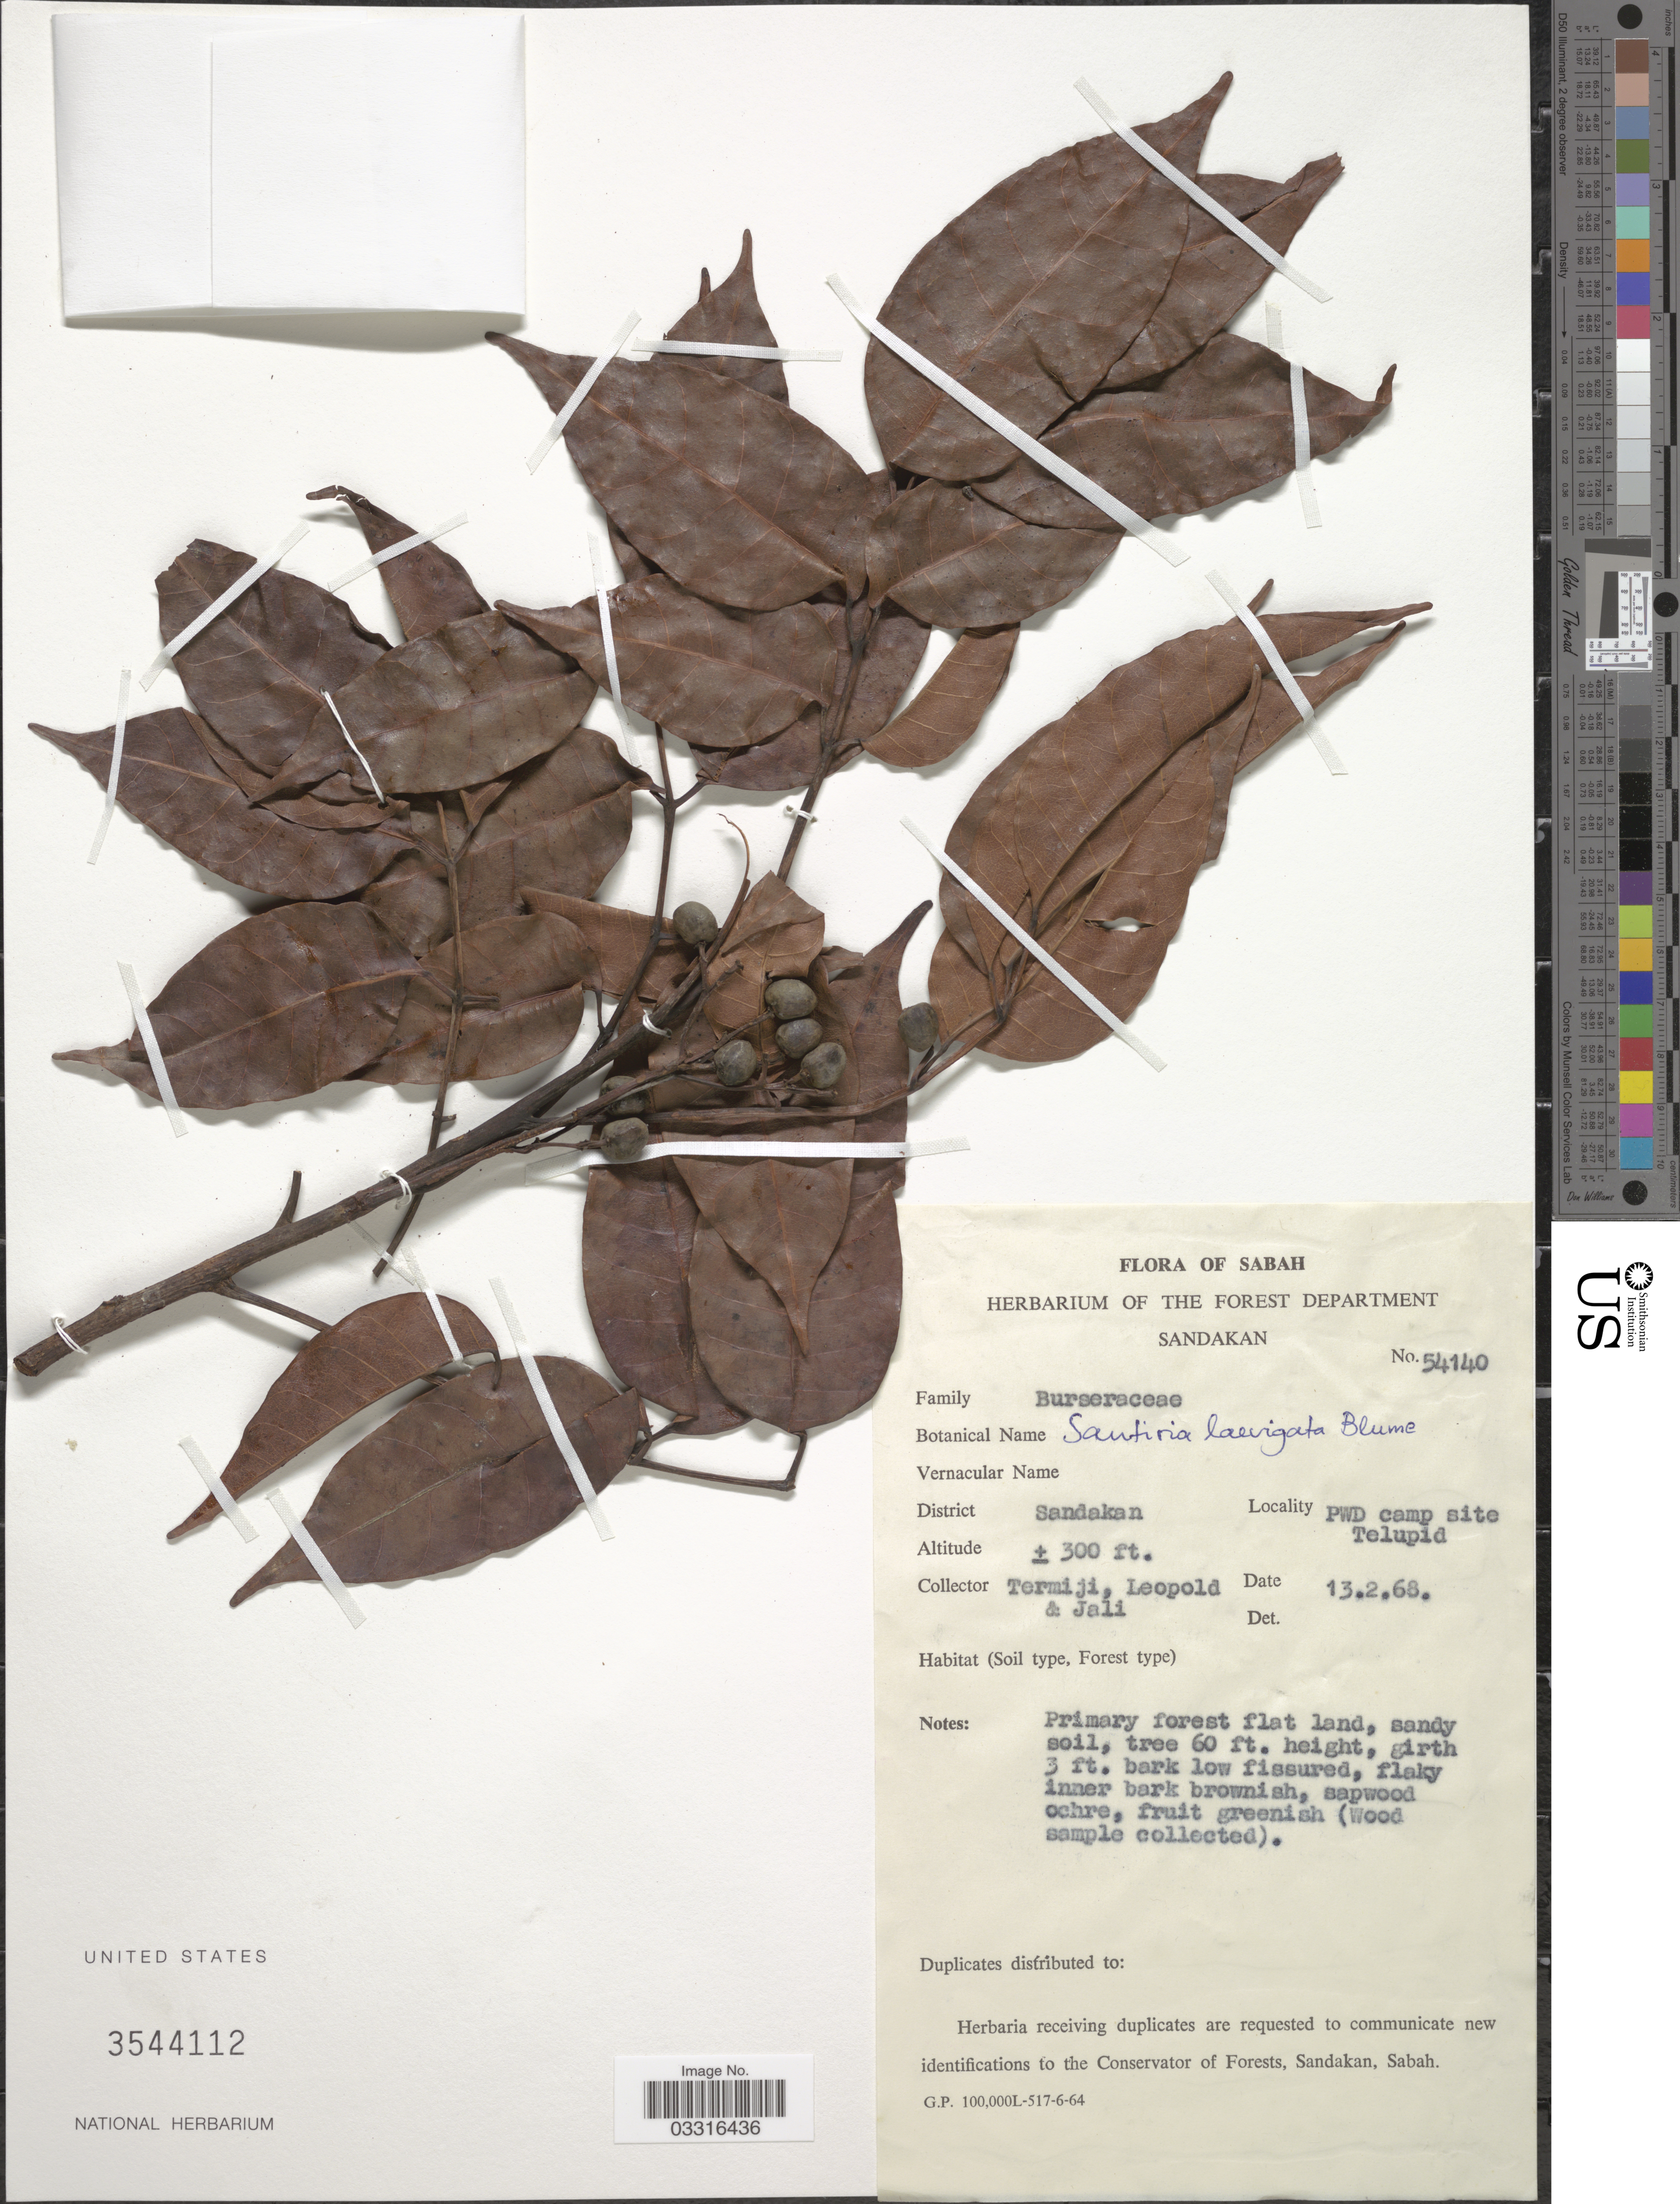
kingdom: Plantae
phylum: Tracheophyta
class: Magnoliopsida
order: Sapindales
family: Burseraceae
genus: Santiria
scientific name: Santiria laevigata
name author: Blume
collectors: Termiji, --, -. Leopold & Jali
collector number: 54140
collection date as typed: Transcribed d/m/y: 13/2/68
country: Malaysia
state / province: Sabah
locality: District Sandakan, PWD camp site, Telupid.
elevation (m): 91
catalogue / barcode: US 3544112